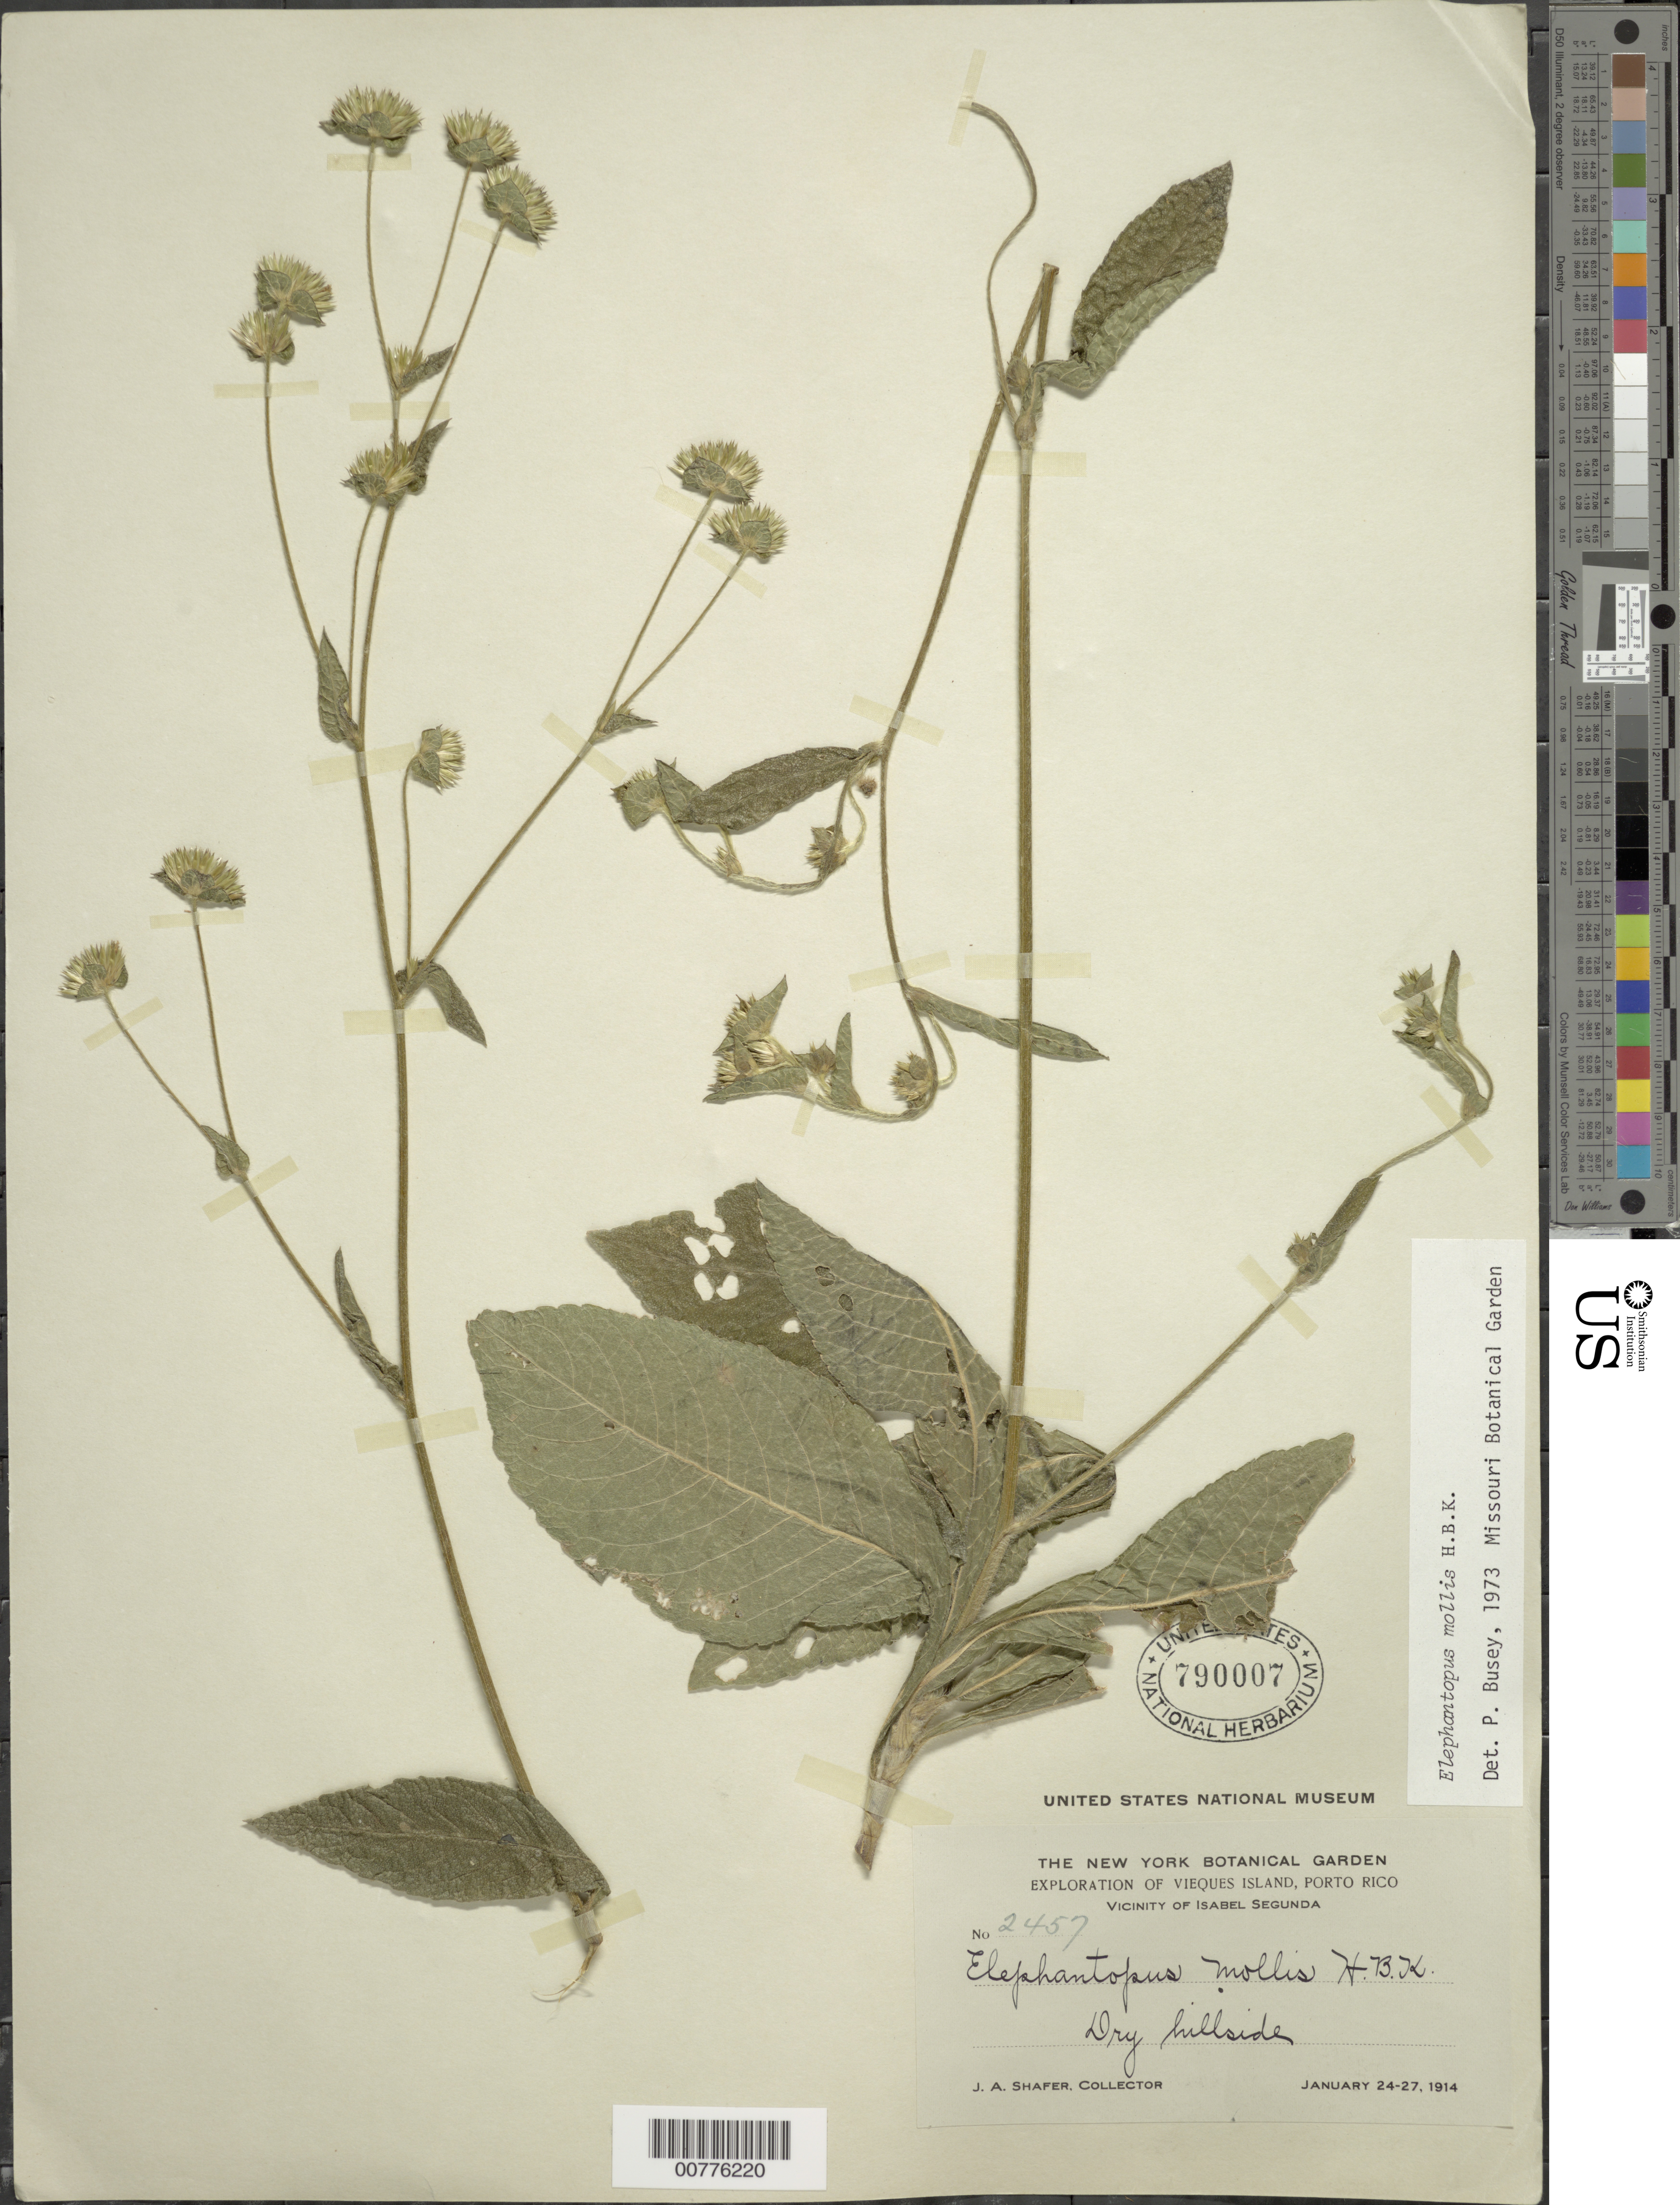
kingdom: Plantae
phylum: Tracheophyta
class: Magnoliopsida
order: Asterales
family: Asteraceae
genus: Elephantopus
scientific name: Elephantopus mollis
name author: Kunth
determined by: Busey, P.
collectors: J. A. Shafer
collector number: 2457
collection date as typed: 24 Jan 1914 to 27 Jan 1914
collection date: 1914-01-24/1914-01-27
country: Puerto Rico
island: Vieques I.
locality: Vicinity of Isabel Segunda. Dry hillside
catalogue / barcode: US 790007